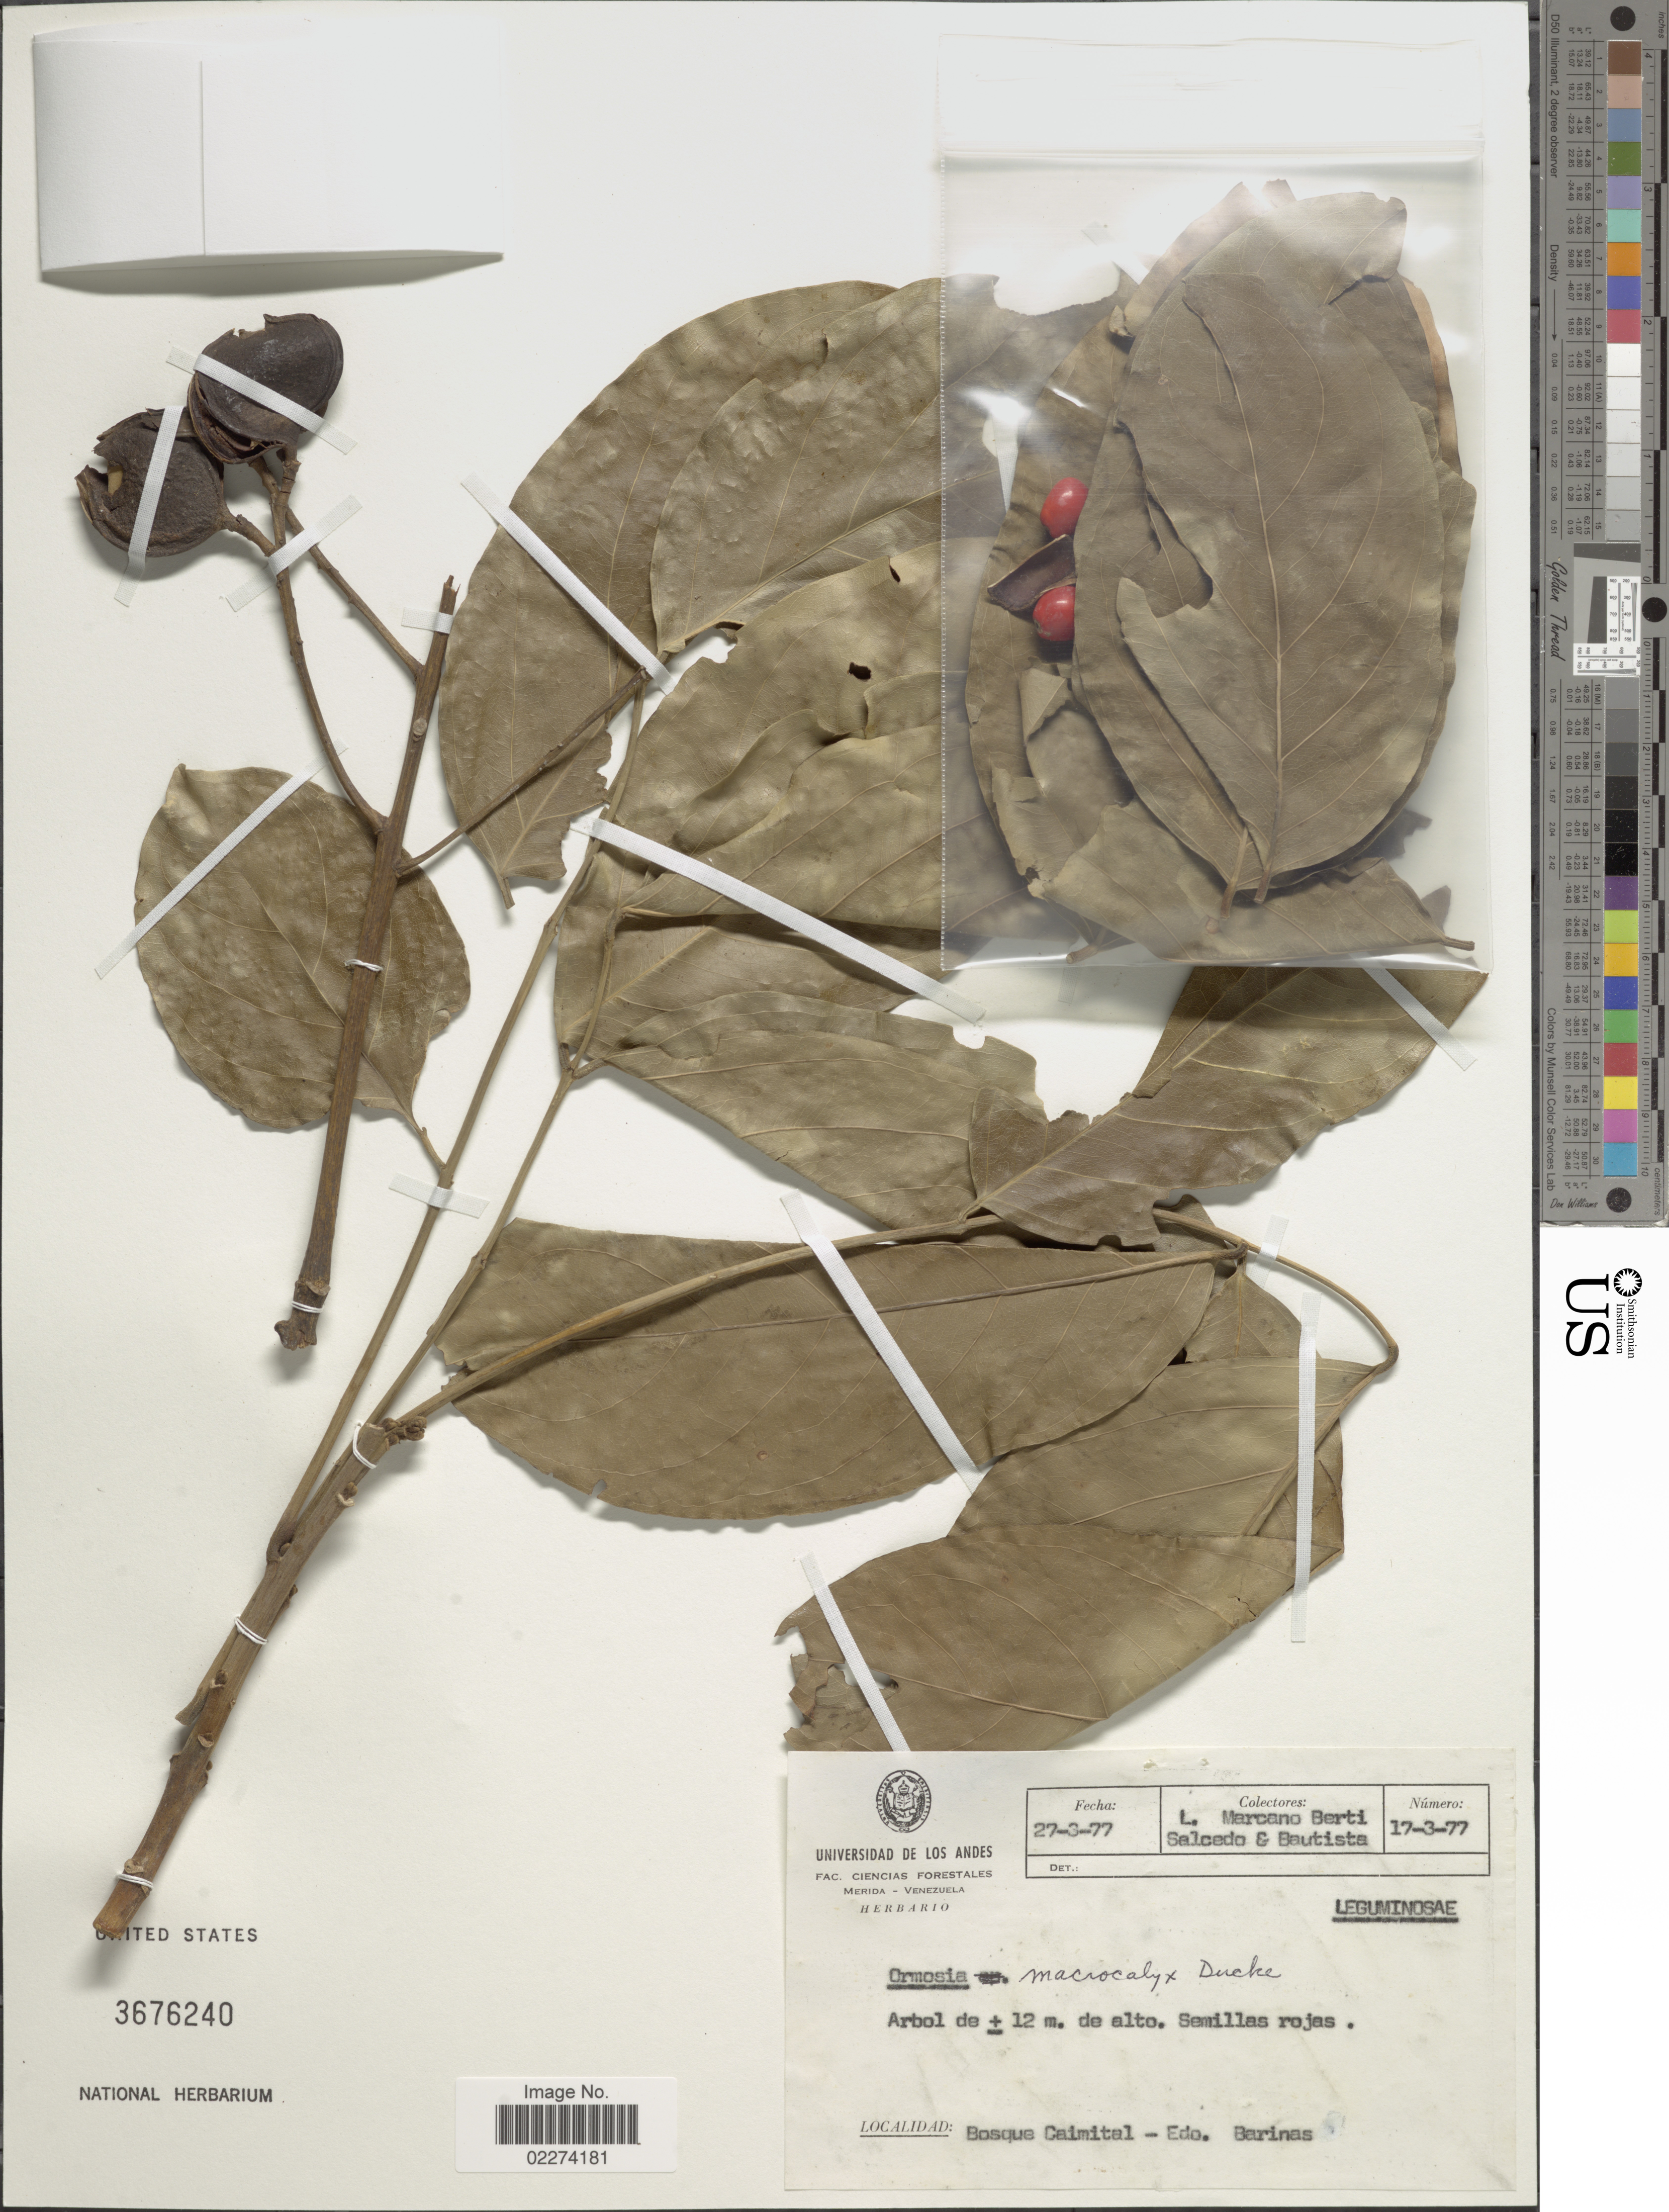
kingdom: Plantae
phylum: Tracheophyta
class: Magnoliopsida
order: Fabales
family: Fabaceae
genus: Ormosia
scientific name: Ormosia macrocalyx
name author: Ducke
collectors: L. Marcano-Berti, Salcedo & -. Bautista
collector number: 17-3-77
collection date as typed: Transcribed d/m/y: 27/3/77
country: Venezuela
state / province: Barinas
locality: Bosque Caimital, Edo. Barinas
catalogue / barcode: US 3676240